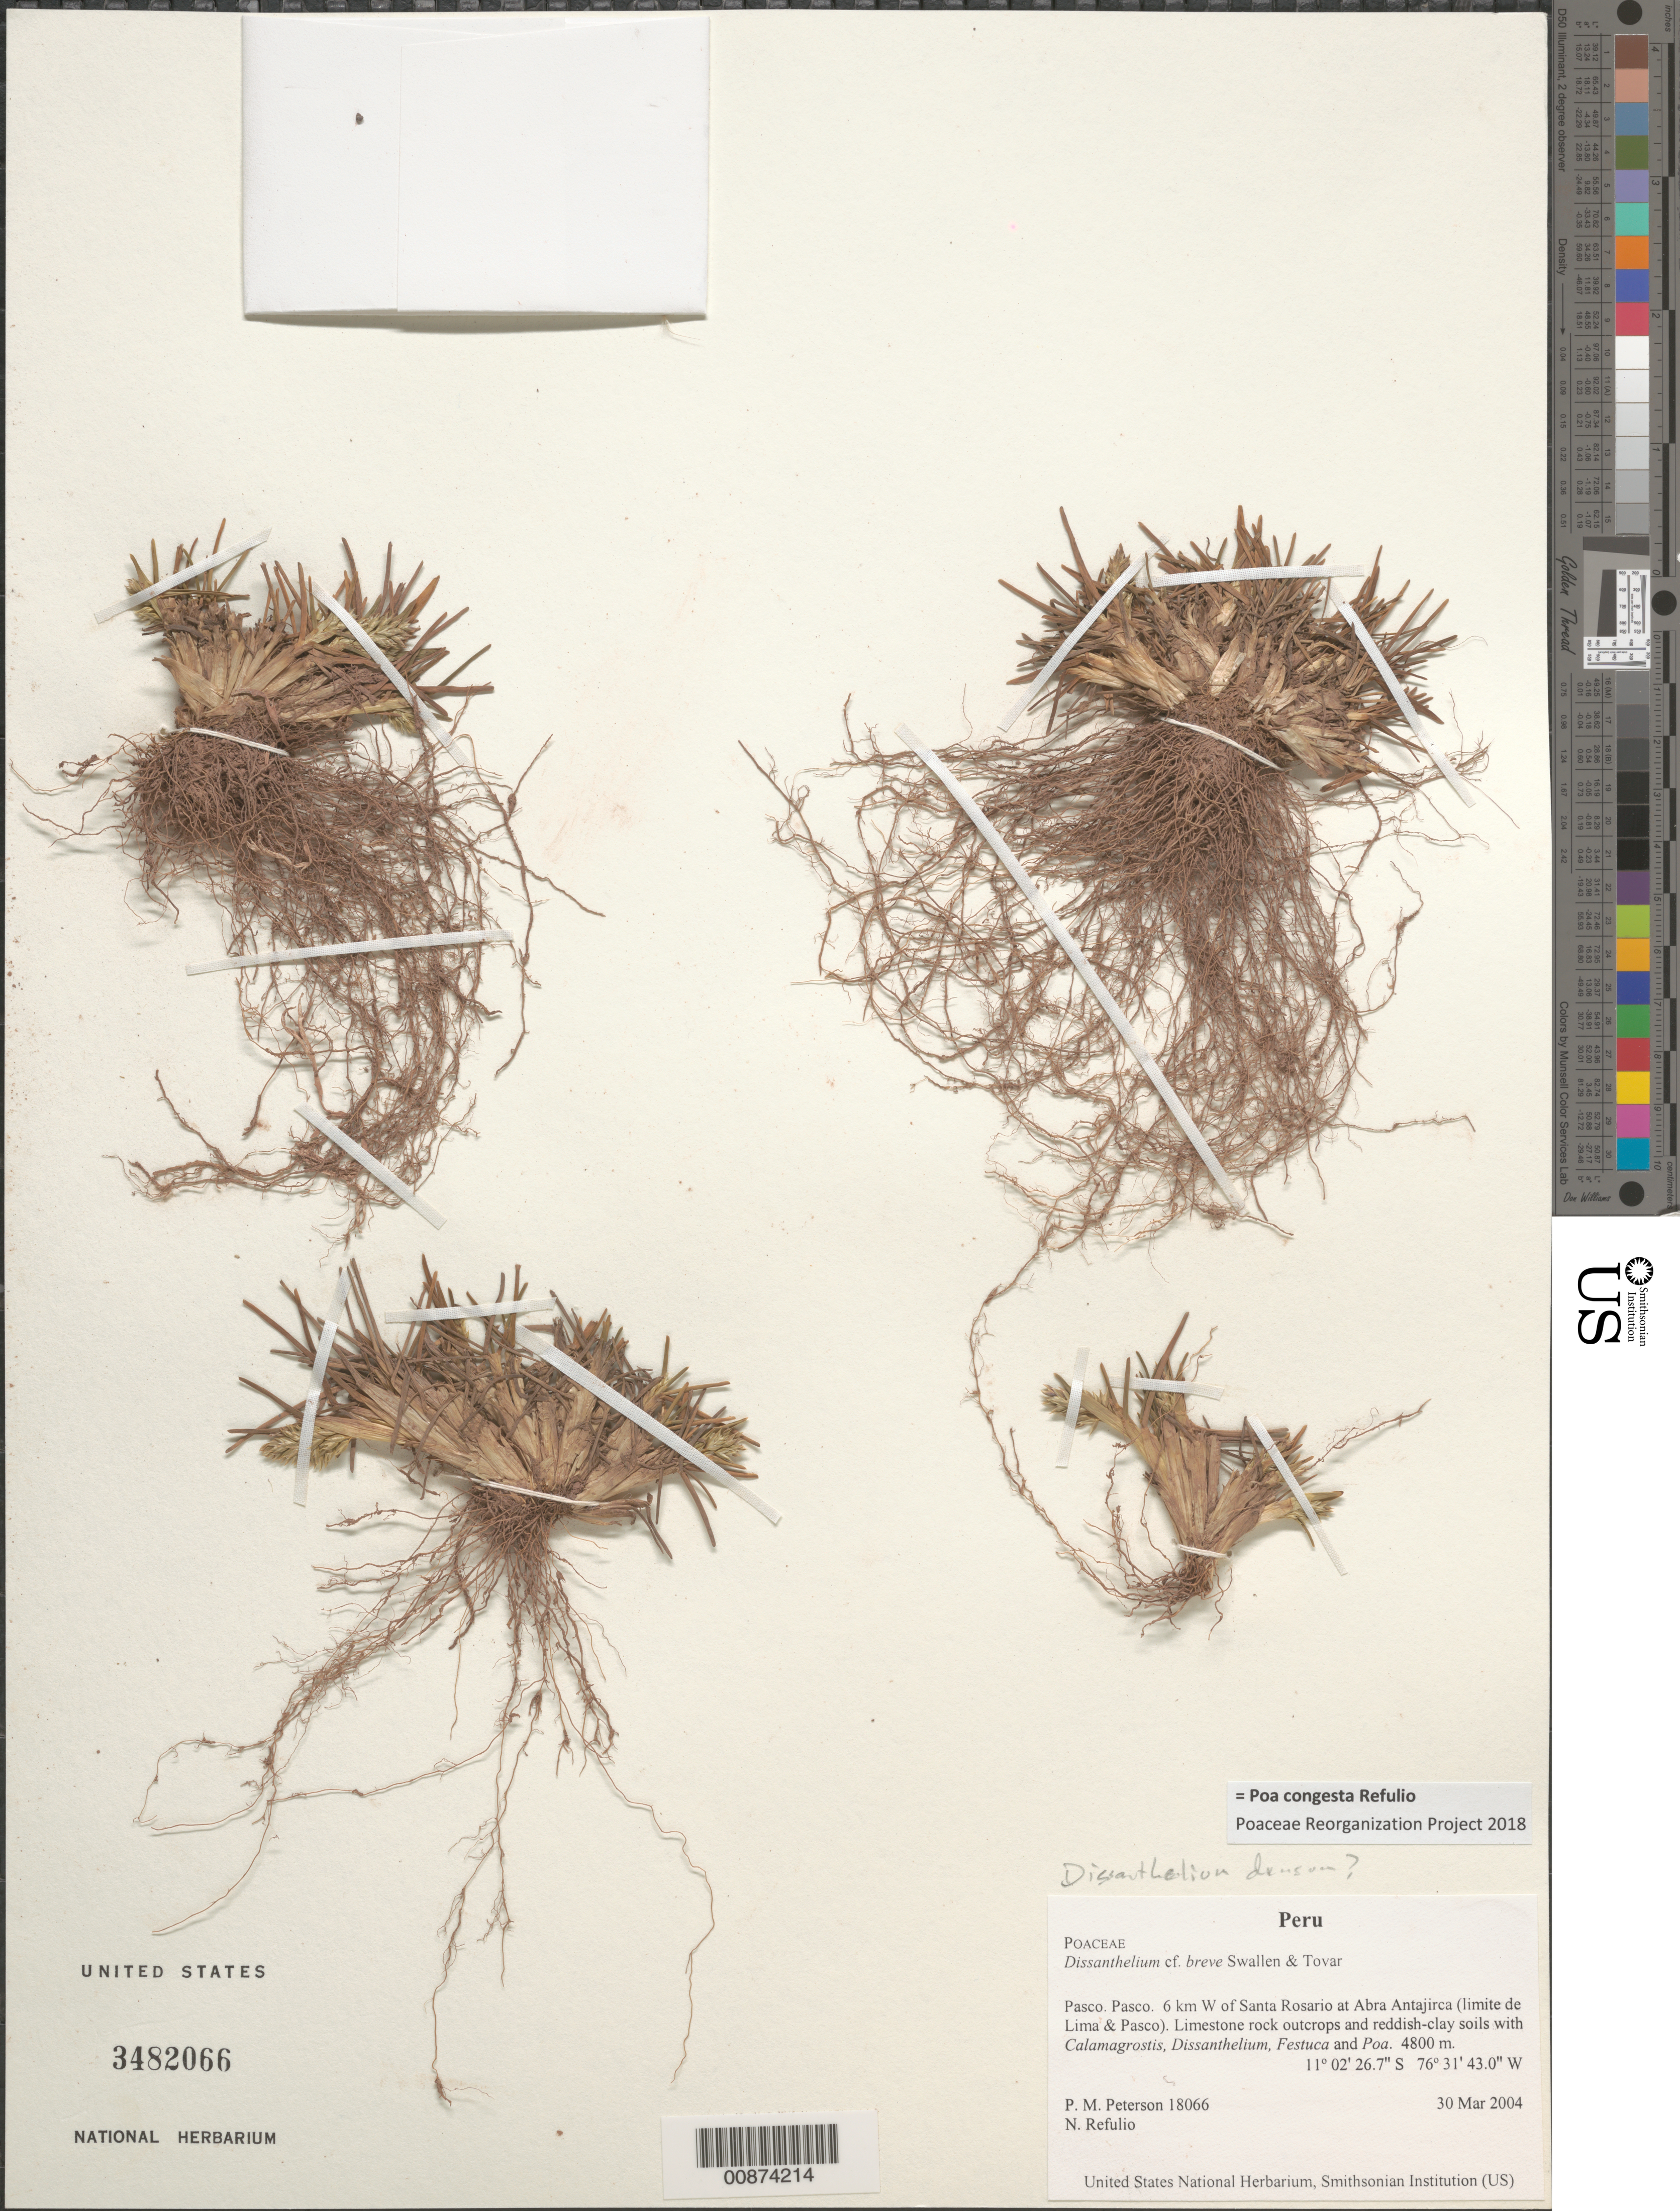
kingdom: Plantae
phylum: Tracheophyta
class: Liliopsida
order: Poales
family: Poaceae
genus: Poa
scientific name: Poa calycina var. calycina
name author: (J. Presl) Kunth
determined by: Poaceae Reorganization Project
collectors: P. M. Peterson & N. Refulio-Rodríguez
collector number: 18066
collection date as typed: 30 Mar 2004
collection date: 2004-03-30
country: Peru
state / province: Pasco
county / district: Pasco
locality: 6 km W of Santa Rosario at Abra Antajirca (limite de Lima & Pasco). Limestone rock outcrops and reddish-clay soils with Calamagrostis, Dissanthelium, Festuca and Poa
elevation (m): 4800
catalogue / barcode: US 3482066